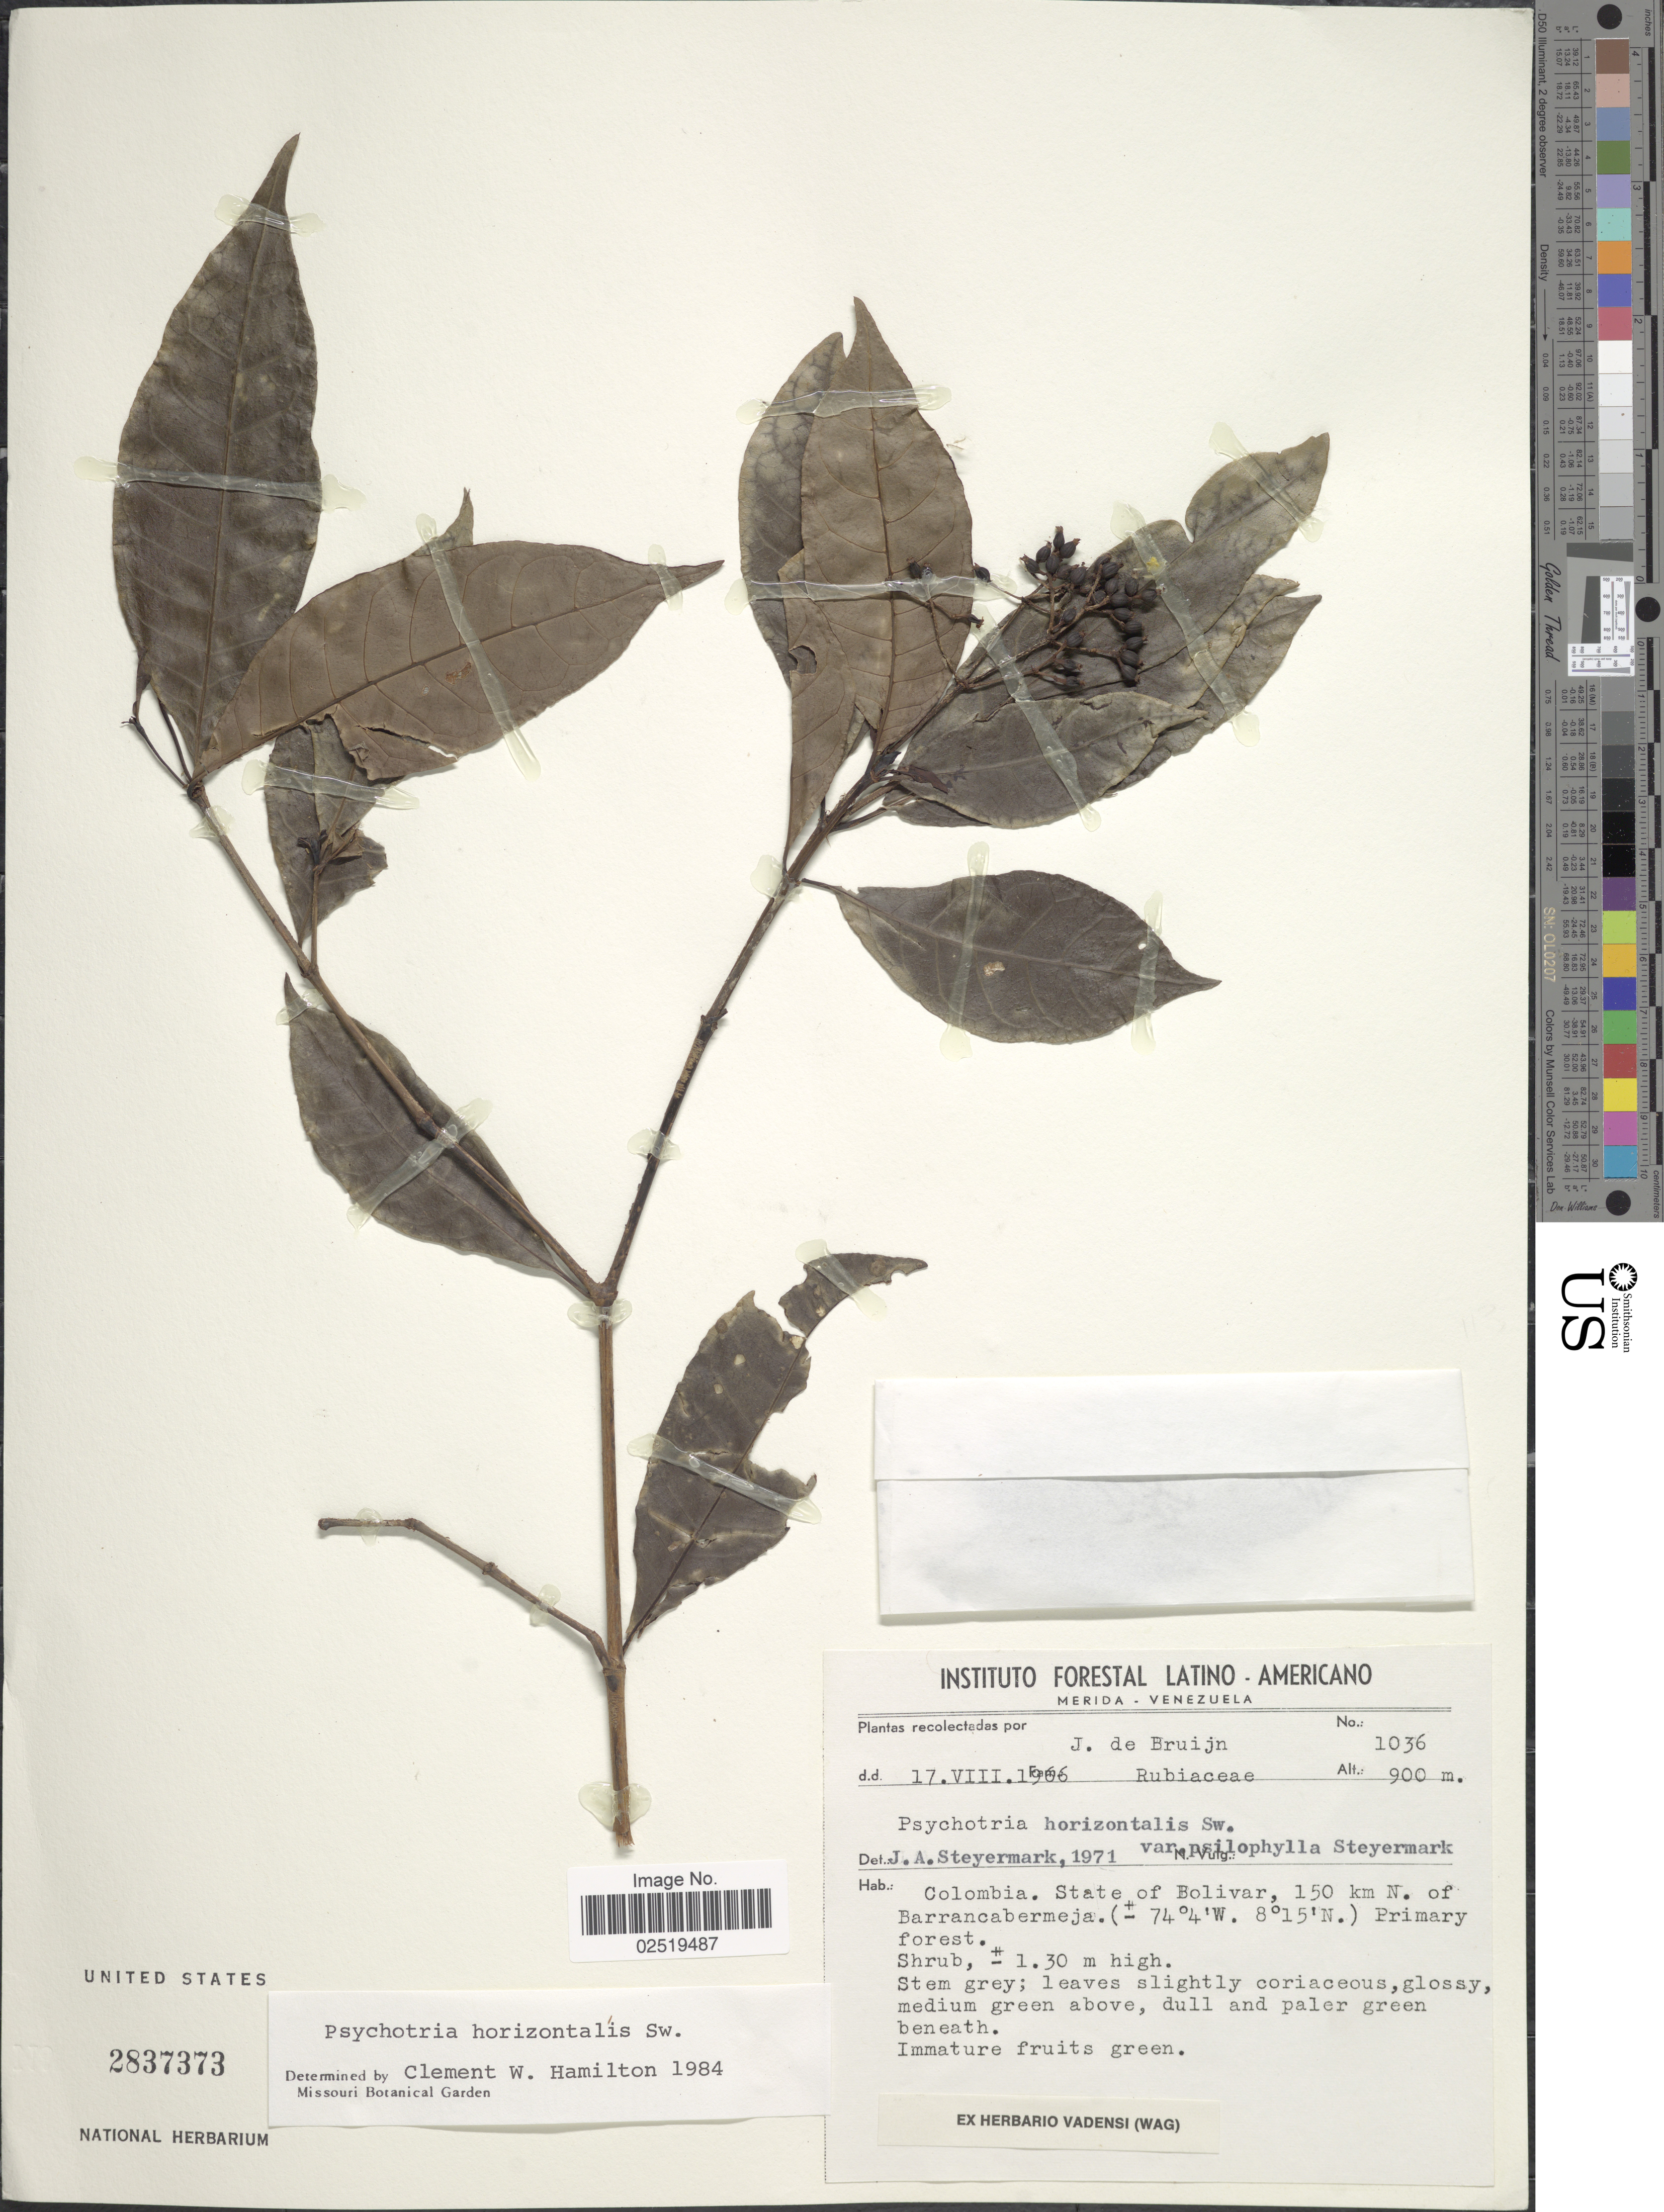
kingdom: Plantae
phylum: Tracheophyta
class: Magnoliopsida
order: Gentianales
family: Rubiaceae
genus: Psychotria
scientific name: Psychotria horizontalis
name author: Sw.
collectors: J. Bruijn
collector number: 1036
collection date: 1966-08-17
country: Colombia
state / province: Bolívar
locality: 150 km N. of Barrancabermeja.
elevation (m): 900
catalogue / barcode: US 2837373